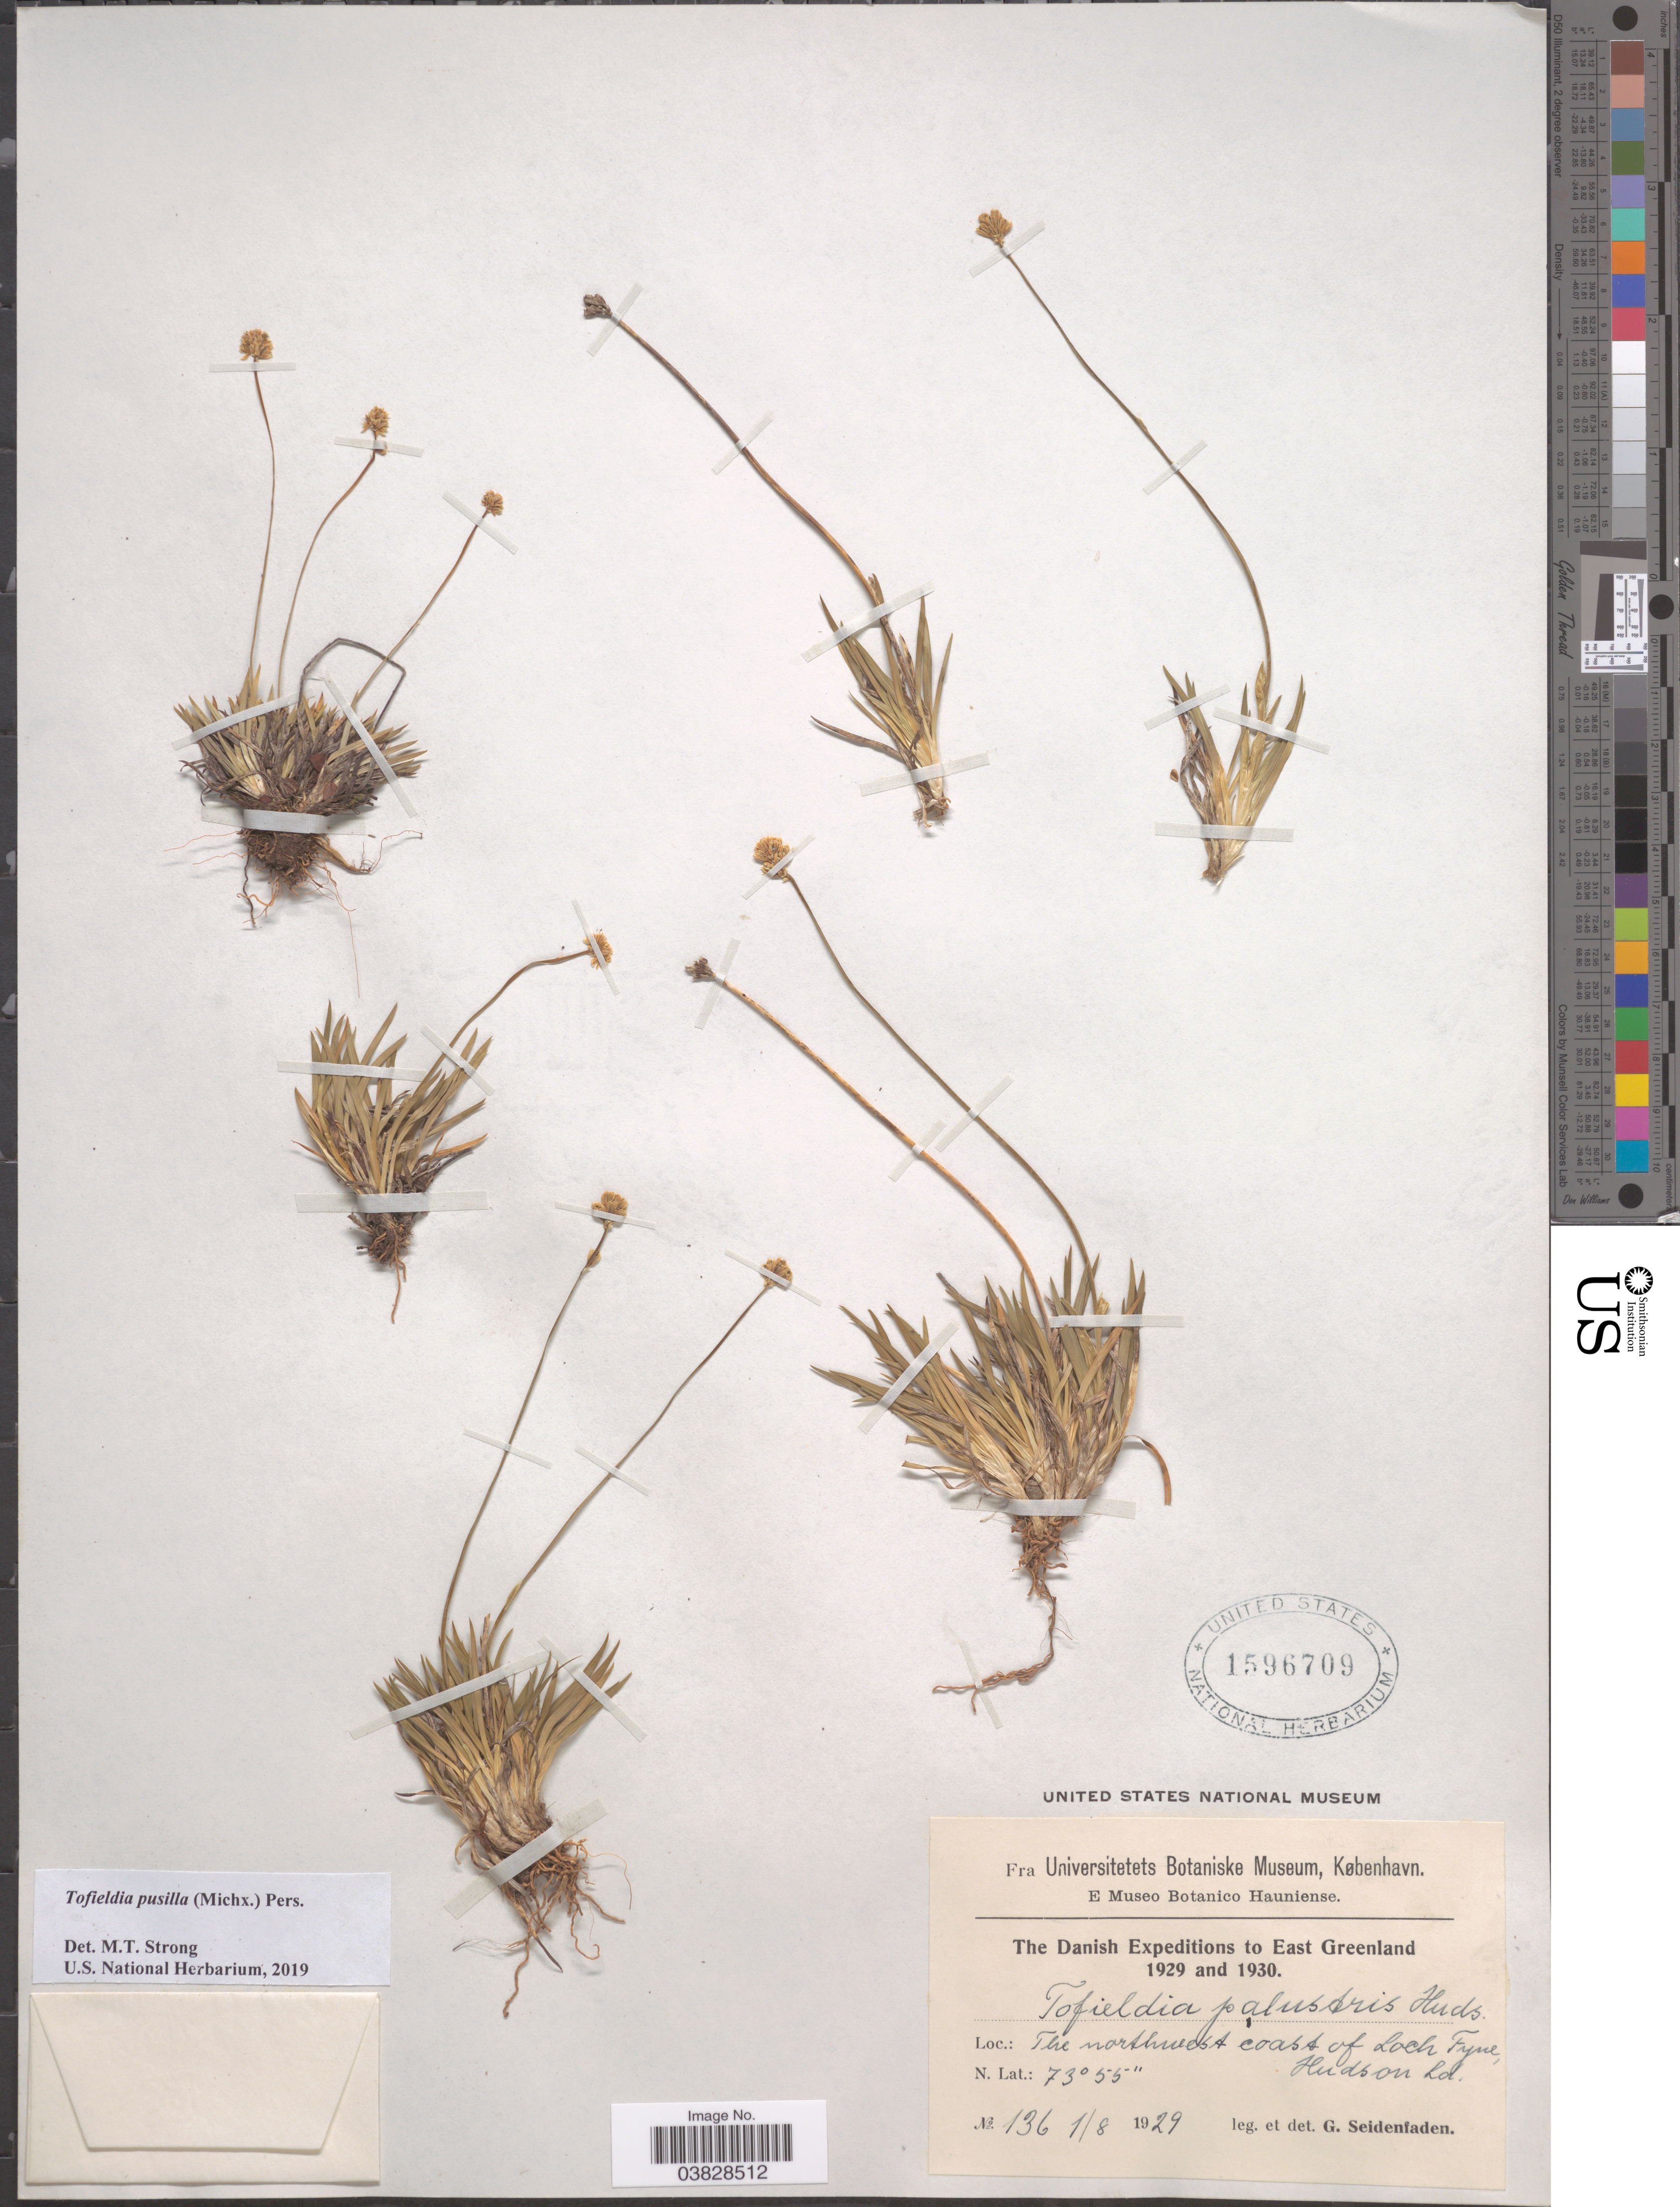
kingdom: Plantae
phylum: Tracheophyta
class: Liliopsida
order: Alismatales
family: Tofieldiaceae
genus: Tofieldia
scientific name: Tofieldia pusilla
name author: (Michx.) Pers.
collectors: G. Seidenfaden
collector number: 136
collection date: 1929-08-01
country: Greenland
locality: East Greenland. The northwest coast of Loch Fyne, Hudson Ld.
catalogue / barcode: US 1596709